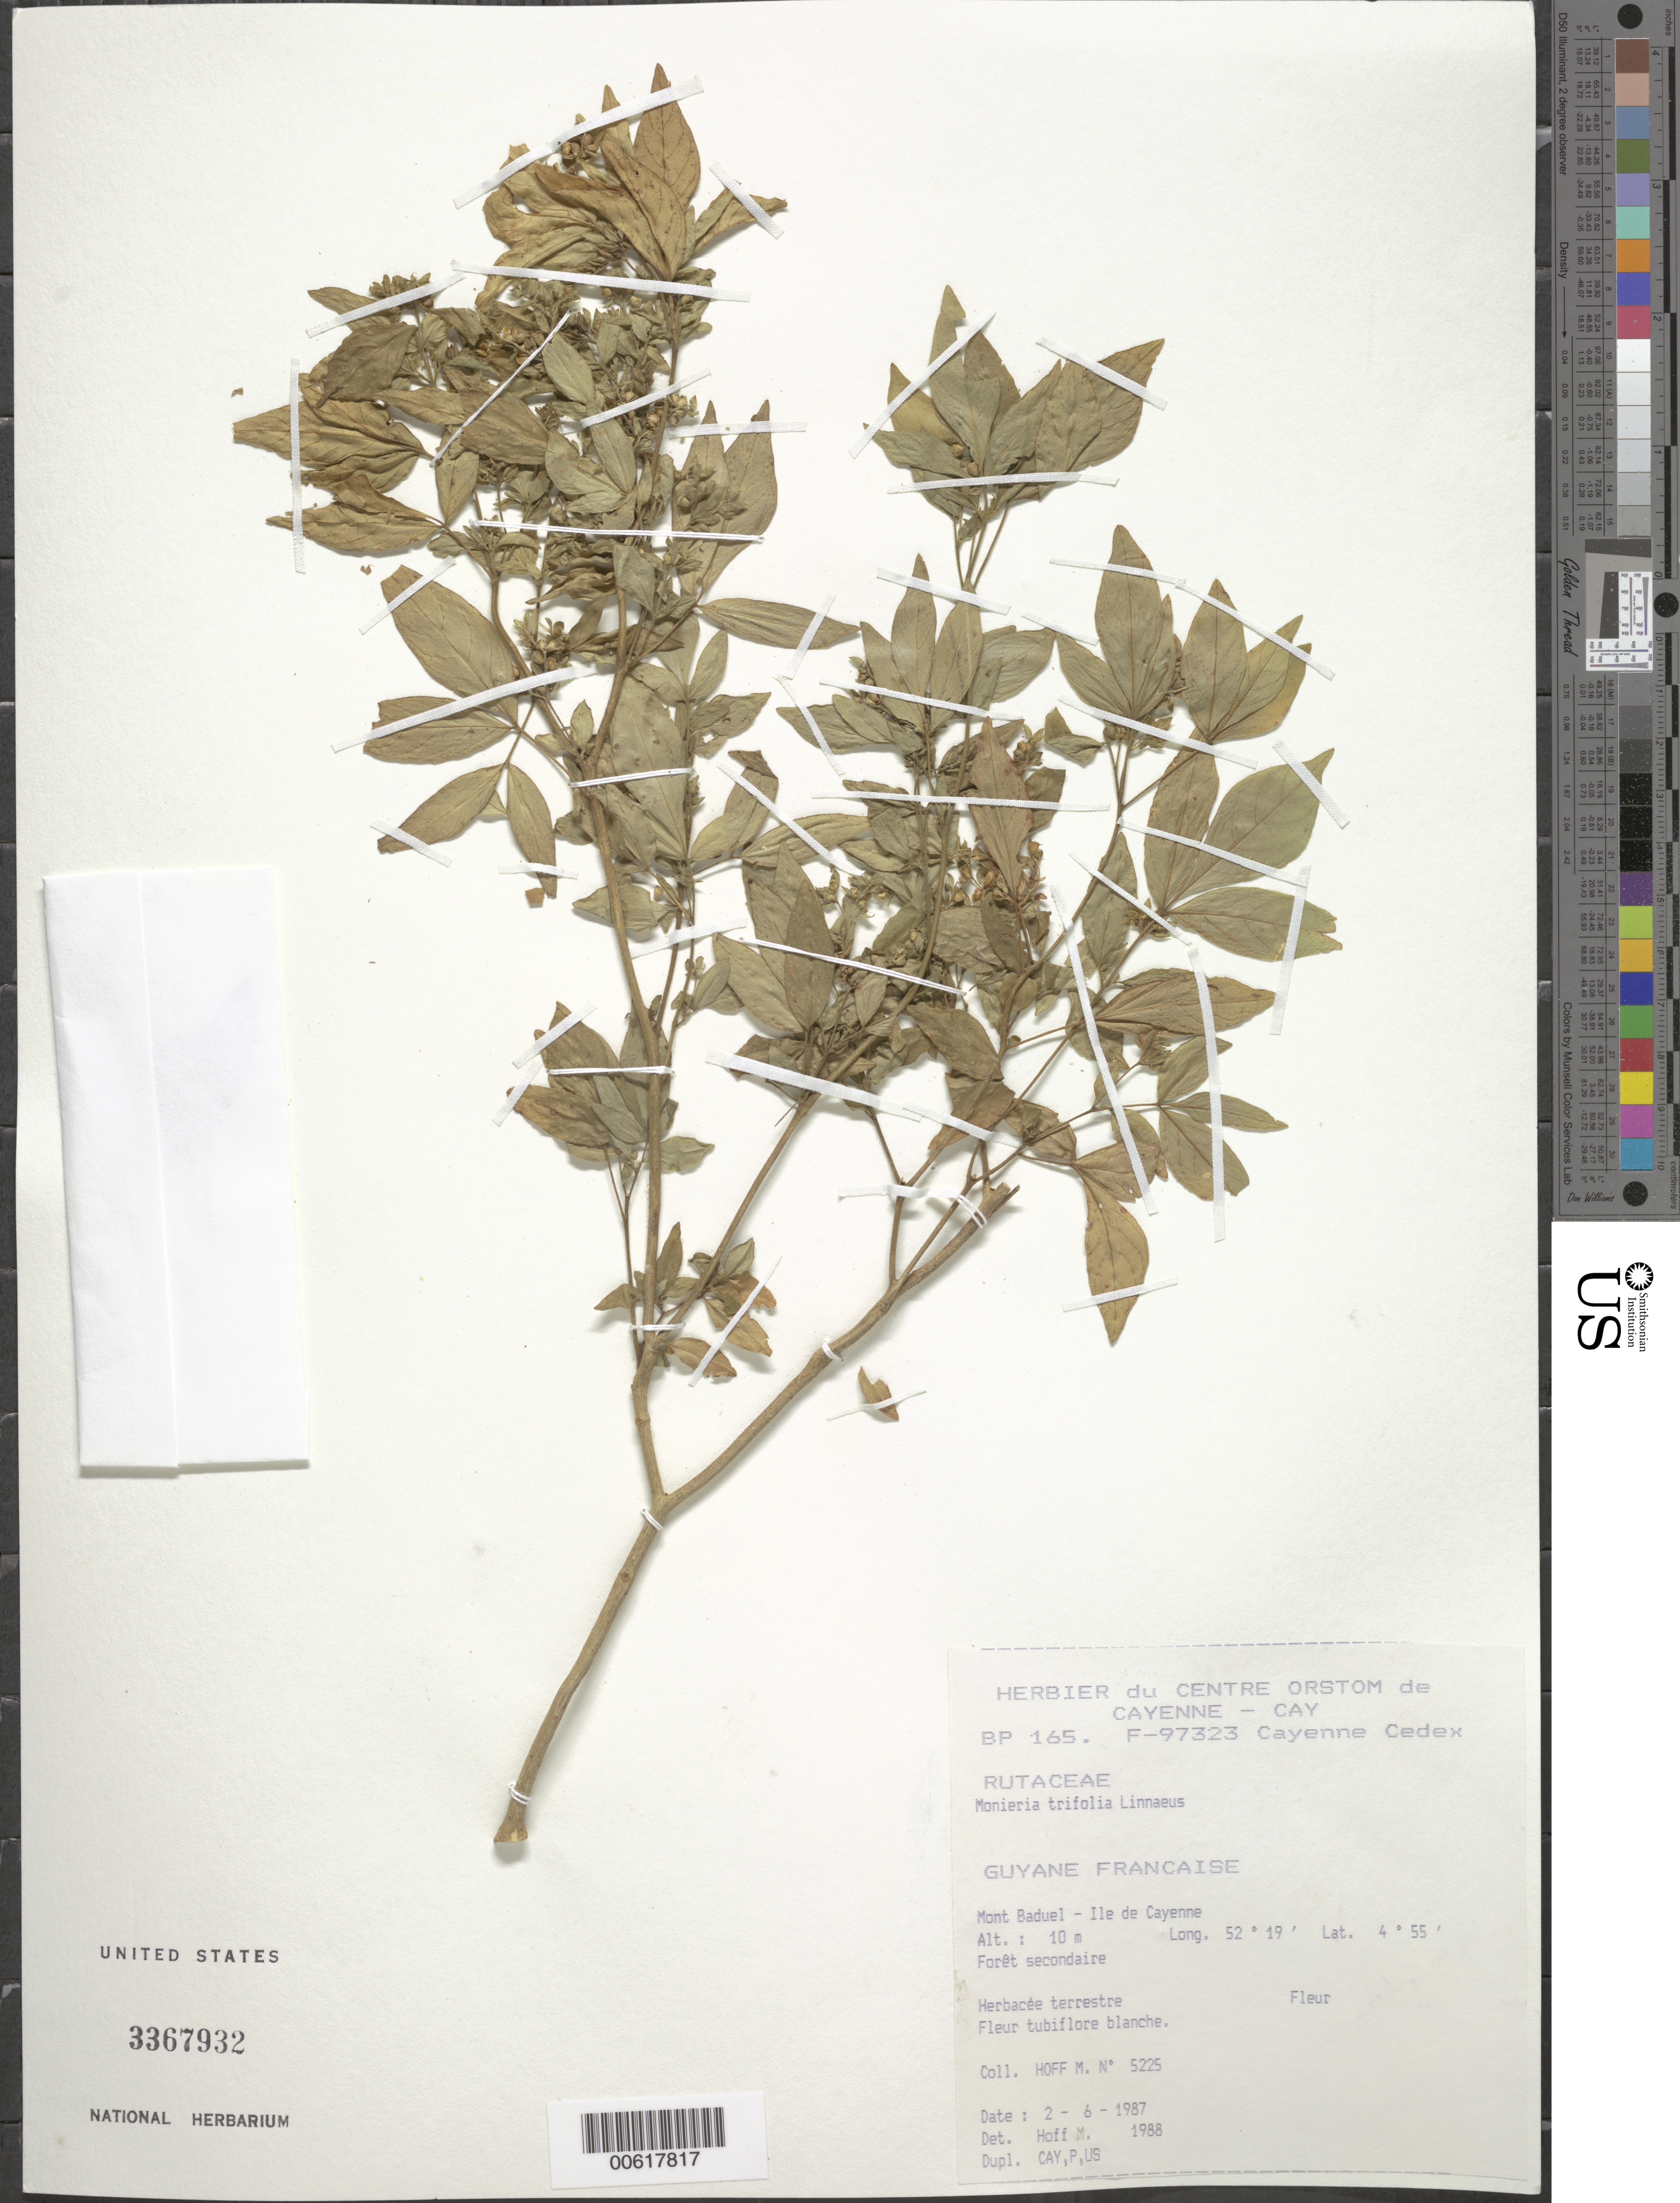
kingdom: Plantae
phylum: Tracheophyta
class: Magnoliopsida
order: Sapindales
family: Rutaceae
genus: Ertela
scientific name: Ertela trifolia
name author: (L.) Kuntze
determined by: Strong, Mark T., (BOT), Smithsonian Institution - National Museum of Natural History (UNITED STATES)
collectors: M. Hoff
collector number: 5225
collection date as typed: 2-Jun-87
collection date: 1987-06-02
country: French Guiana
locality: Mont Baduel, Ile de Cayenne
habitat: Secondary forest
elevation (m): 10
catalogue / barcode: US 3367932